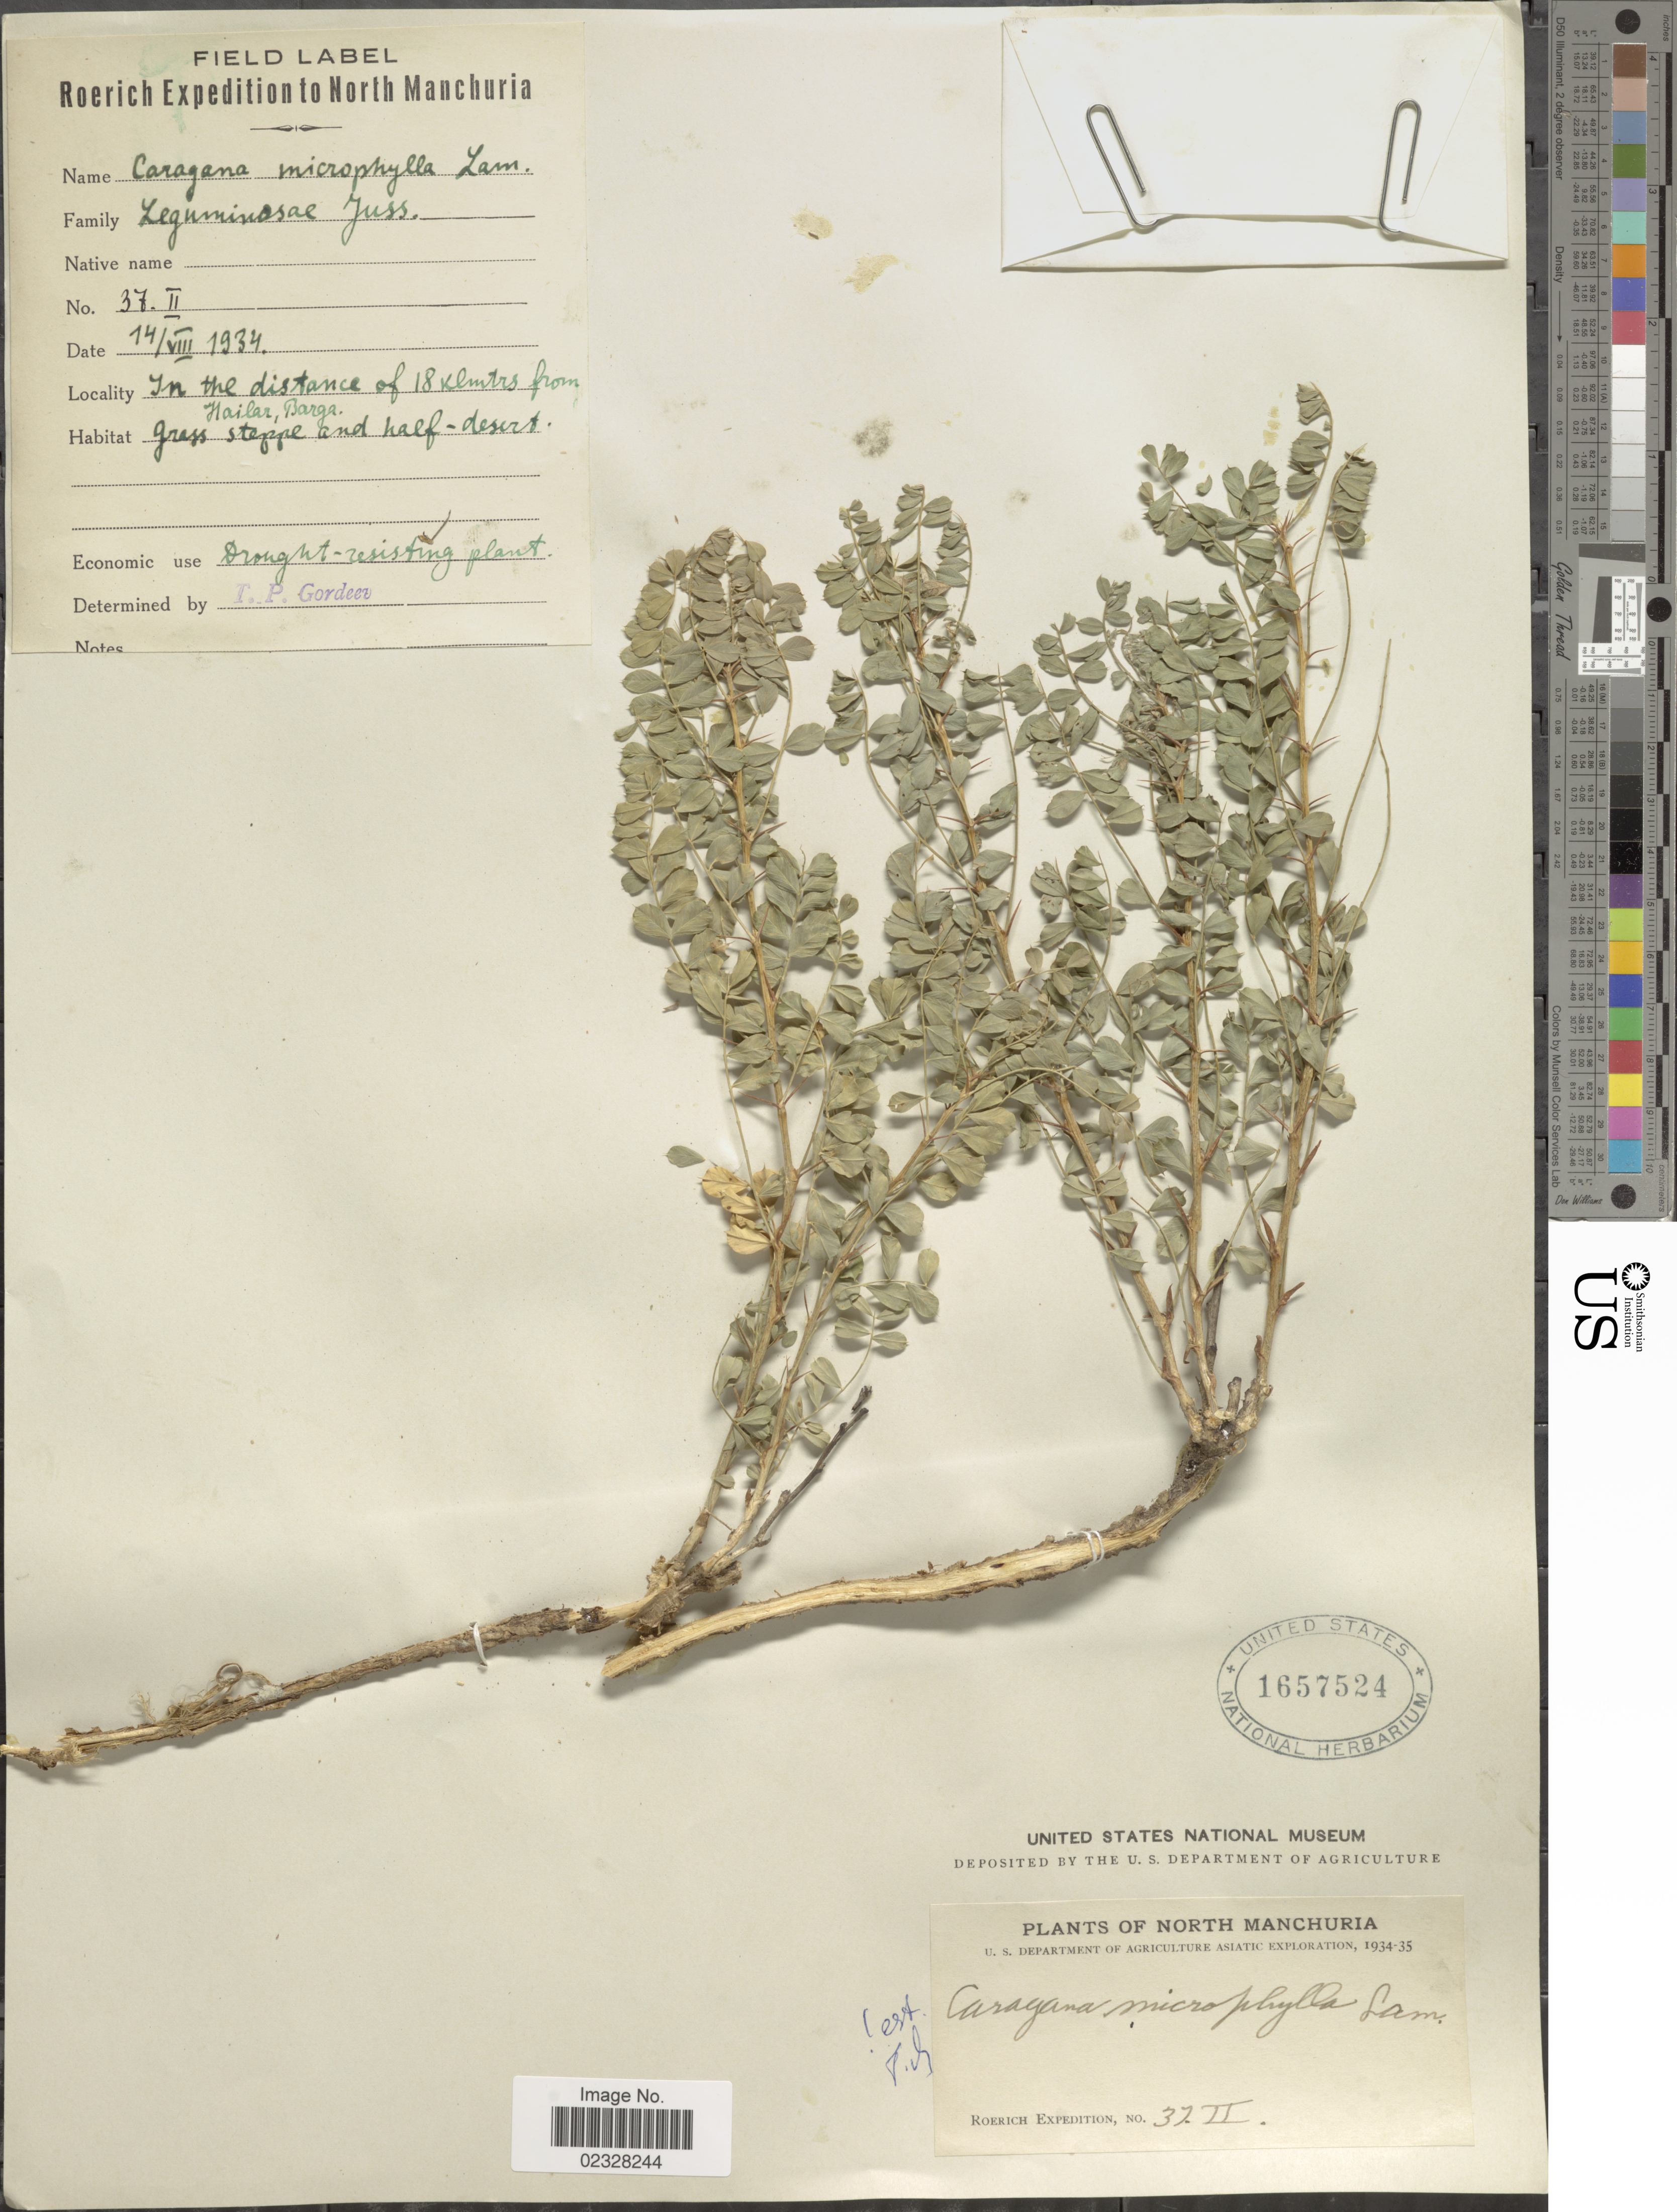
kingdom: Plantae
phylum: Tracheophyta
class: Magnoliopsida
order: Fabales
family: Fabaceae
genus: Caragana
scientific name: Caragana microphylla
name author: Lam.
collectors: Roerich Expedition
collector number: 37II*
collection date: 1934-08-14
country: China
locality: North Manchuria. In the distance of 18 Kl,trs from Hailar, Barga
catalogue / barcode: US 1657524